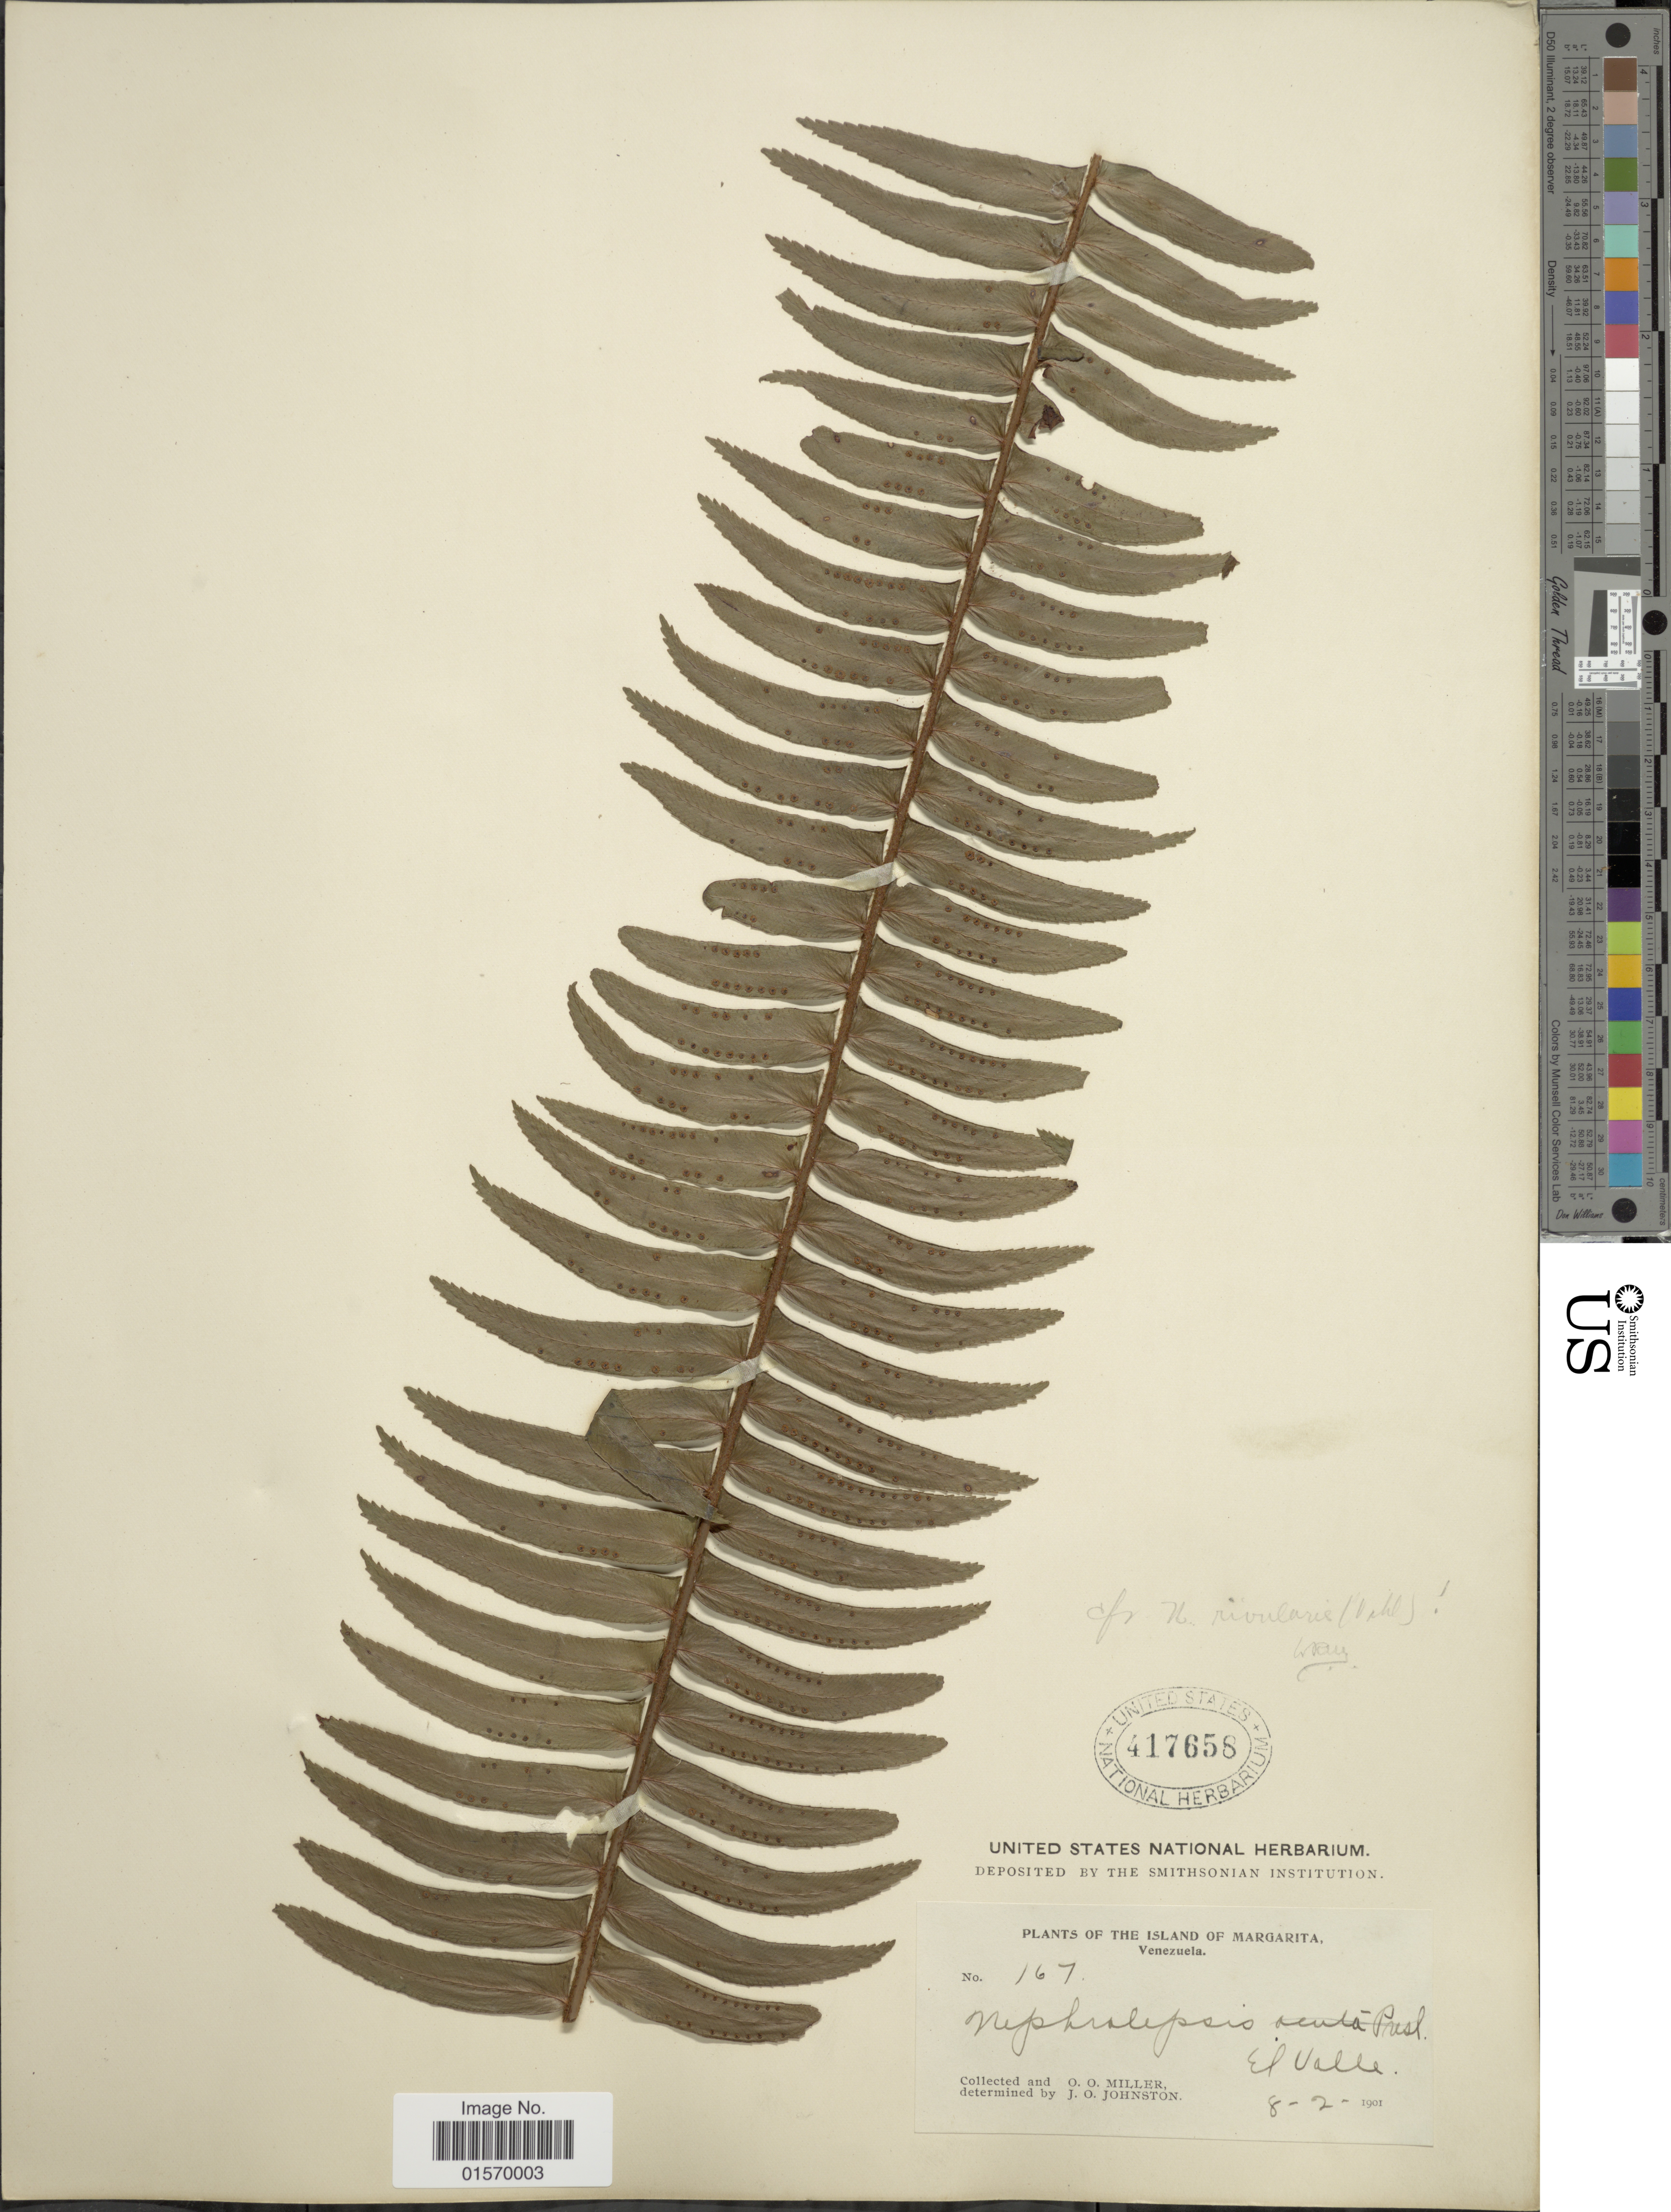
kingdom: Plantae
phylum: Tracheophyta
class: Polypodiopsida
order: Polypodiales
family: Nephrolepidaceae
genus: Nephrolepis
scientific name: Nephrolepis rivularis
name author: (Vahl) Mett. ex Krug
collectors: O. O. Miller & J. Johnston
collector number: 167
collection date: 1901-02-08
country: Venezuela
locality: Island of Margarita. El Valle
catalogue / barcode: US 417658